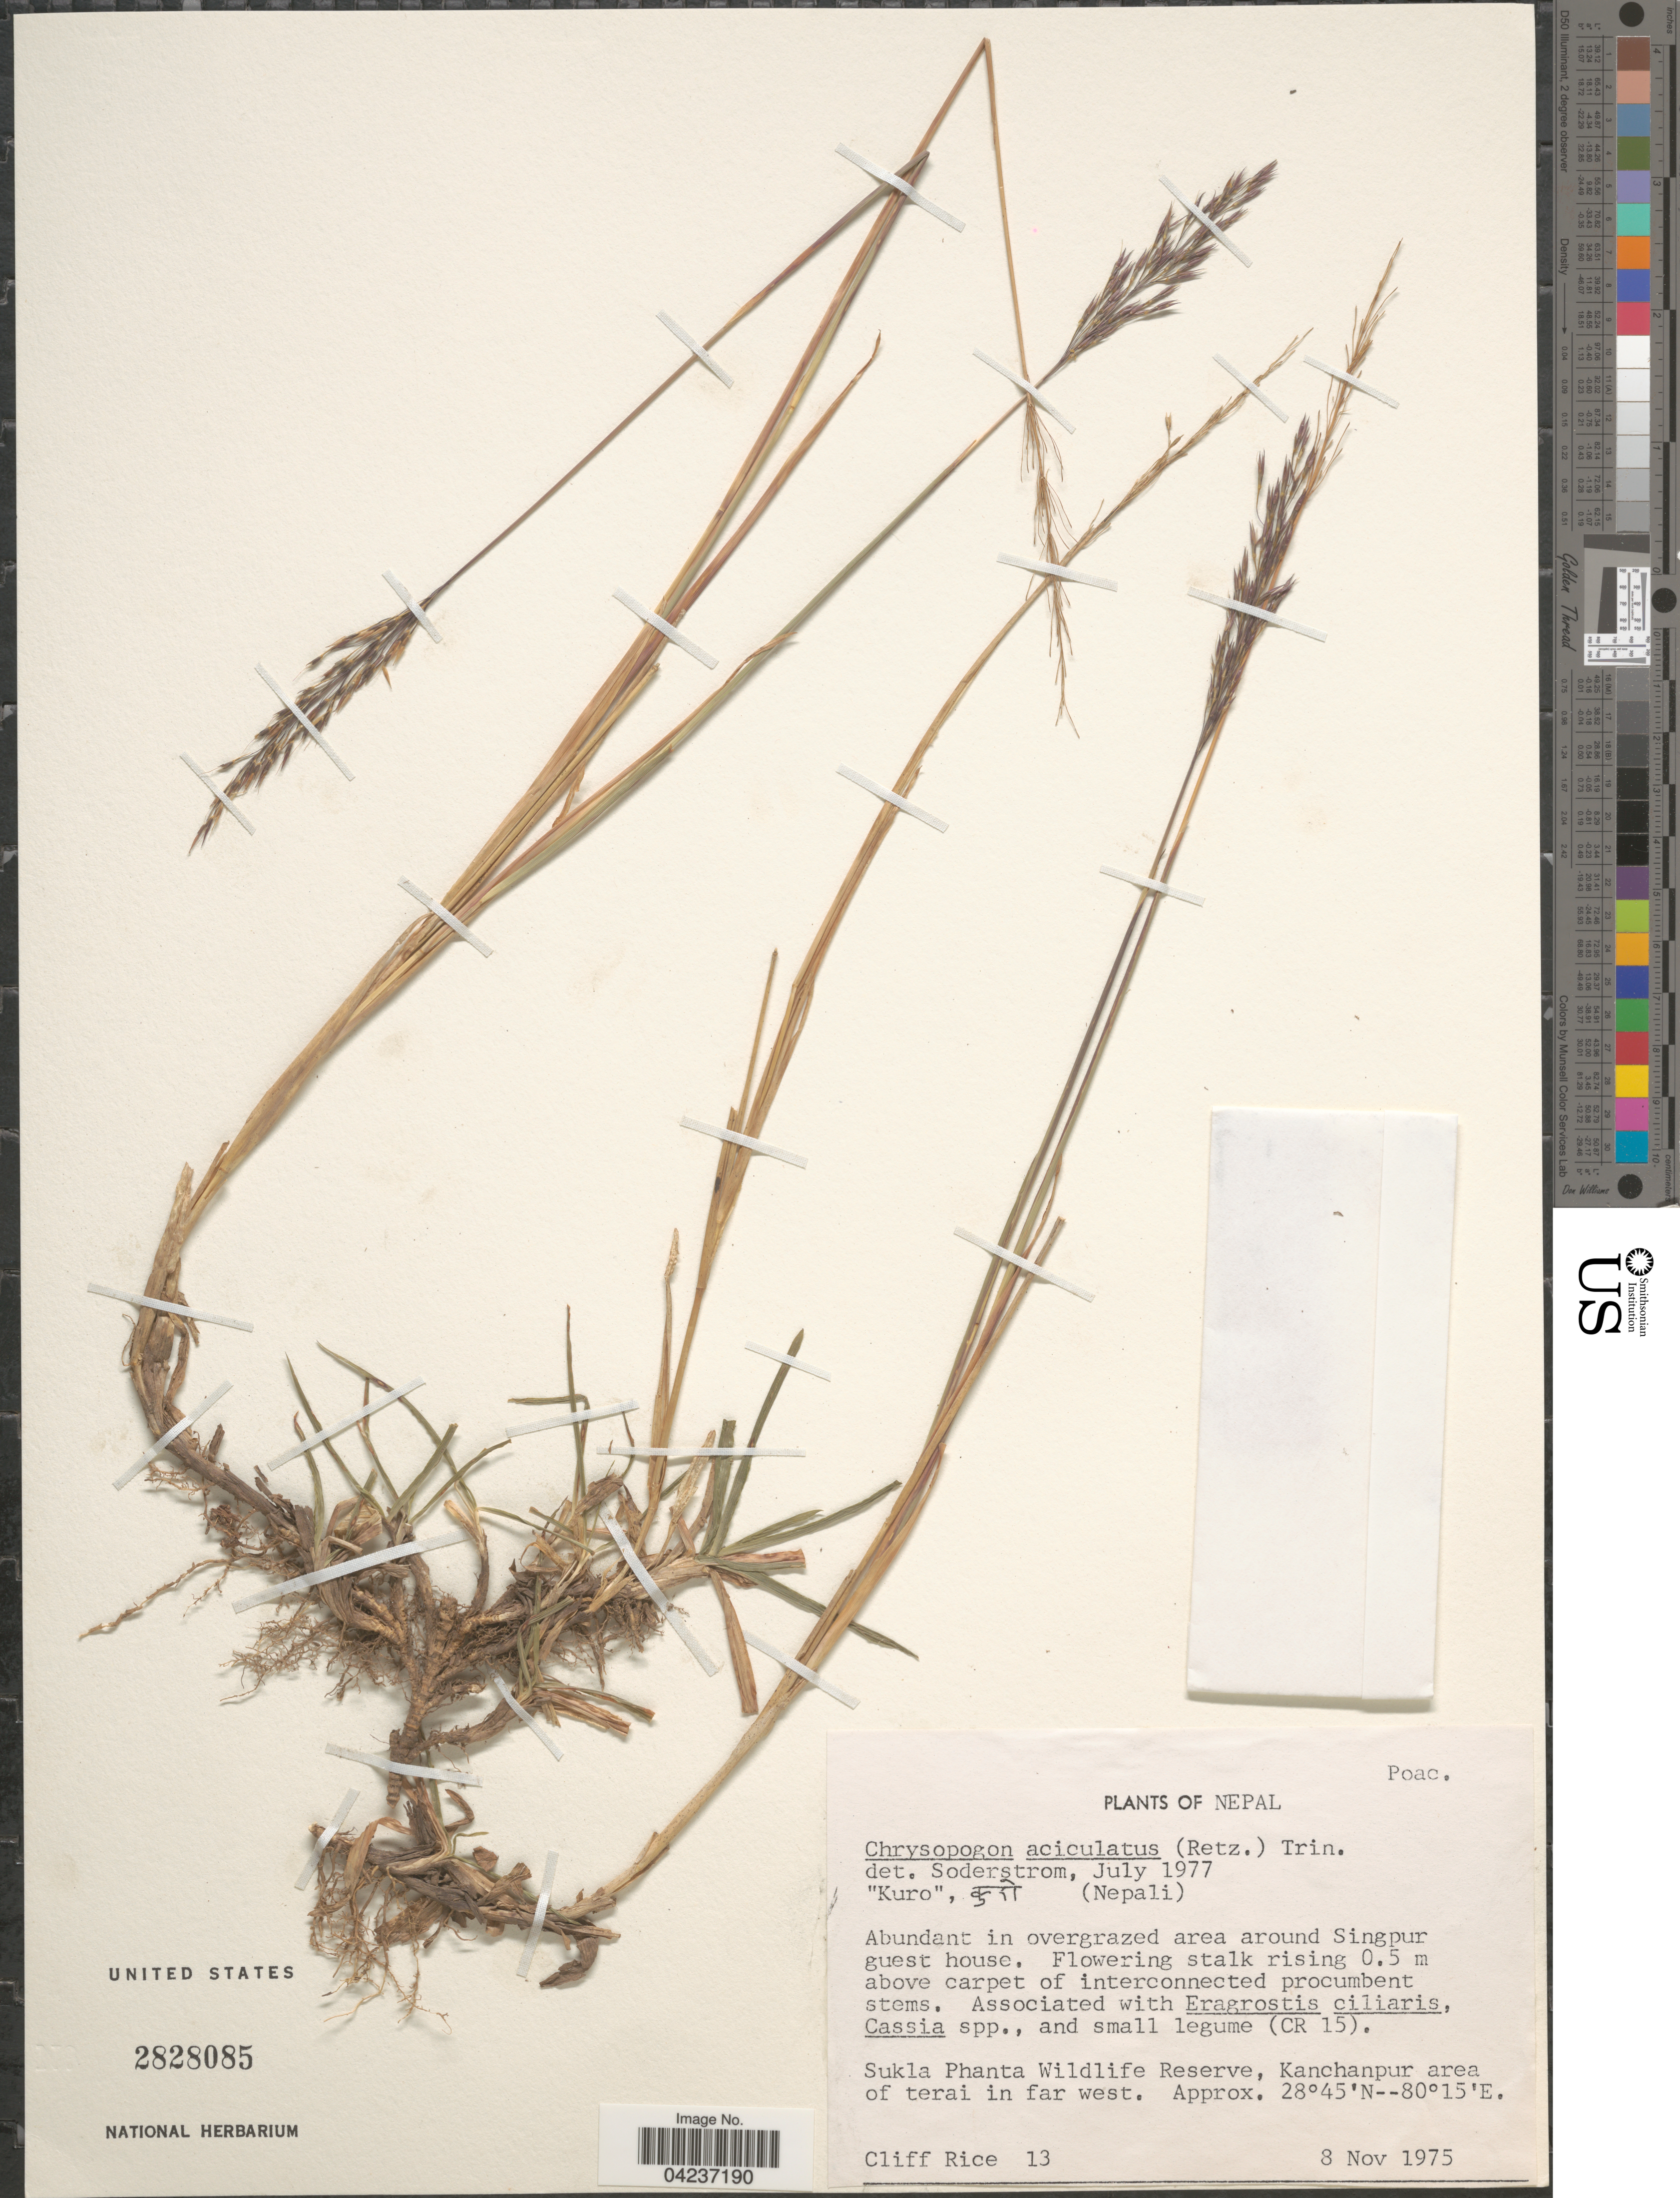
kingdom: Plantae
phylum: Tracheophyta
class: Liliopsida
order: Poales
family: Poaceae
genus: Chrysopogon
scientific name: Chrysopogon aciculatus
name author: (Retz.) Trin.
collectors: C. Rice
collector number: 13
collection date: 1975-11-08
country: Nepal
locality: Abundant in overgrazed area around Singpur guest house. Sukla Phanta Wildlife Reserve, Kanchanpur area of terai in far west.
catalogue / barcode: US 2828085